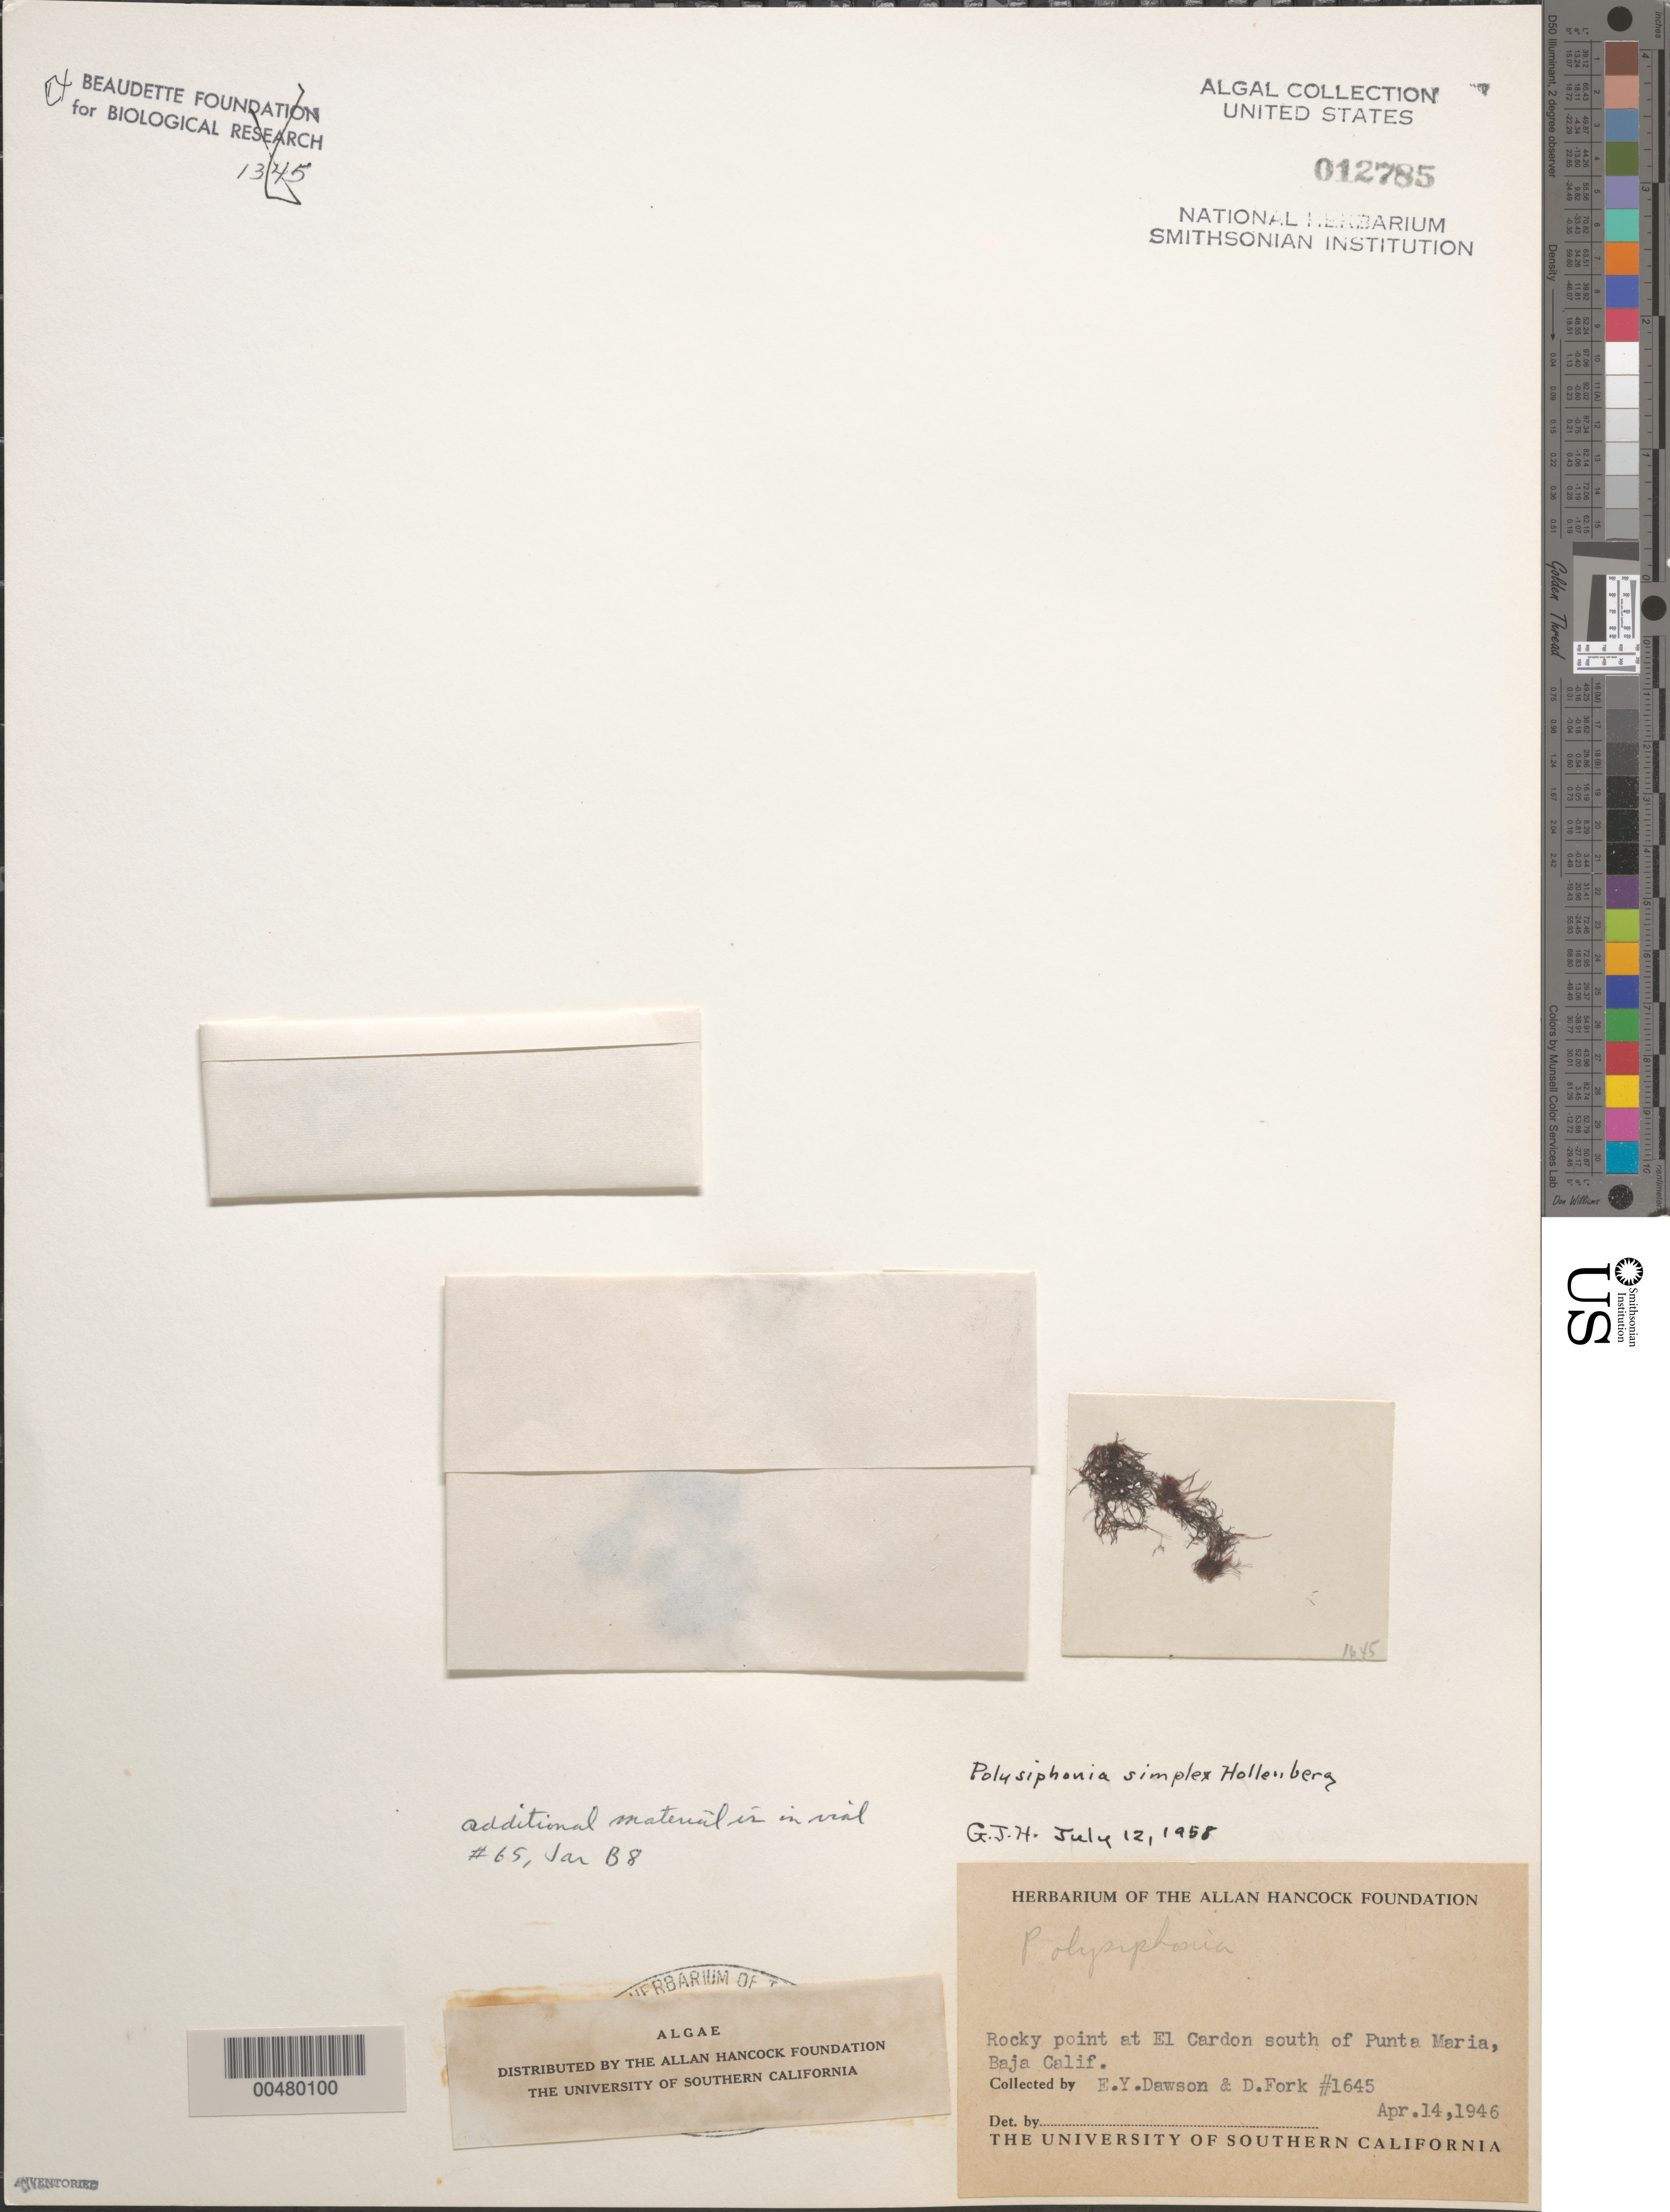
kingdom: Plantae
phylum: Rhodophyta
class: Florideophyceae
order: Ceramiales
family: Rhodomelaceae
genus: Melanothamnus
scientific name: Melanothamnus simplex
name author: (Hollenb.) Diaz-Tapia & Maggs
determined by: Algae name updating Project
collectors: E. Y. Dawson & D. Fork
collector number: EYD 1645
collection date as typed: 14 Apr 1946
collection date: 1946-04-14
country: Mexico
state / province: Baja California Norte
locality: El Cardon, south of Punta Maria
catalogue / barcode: US 12785